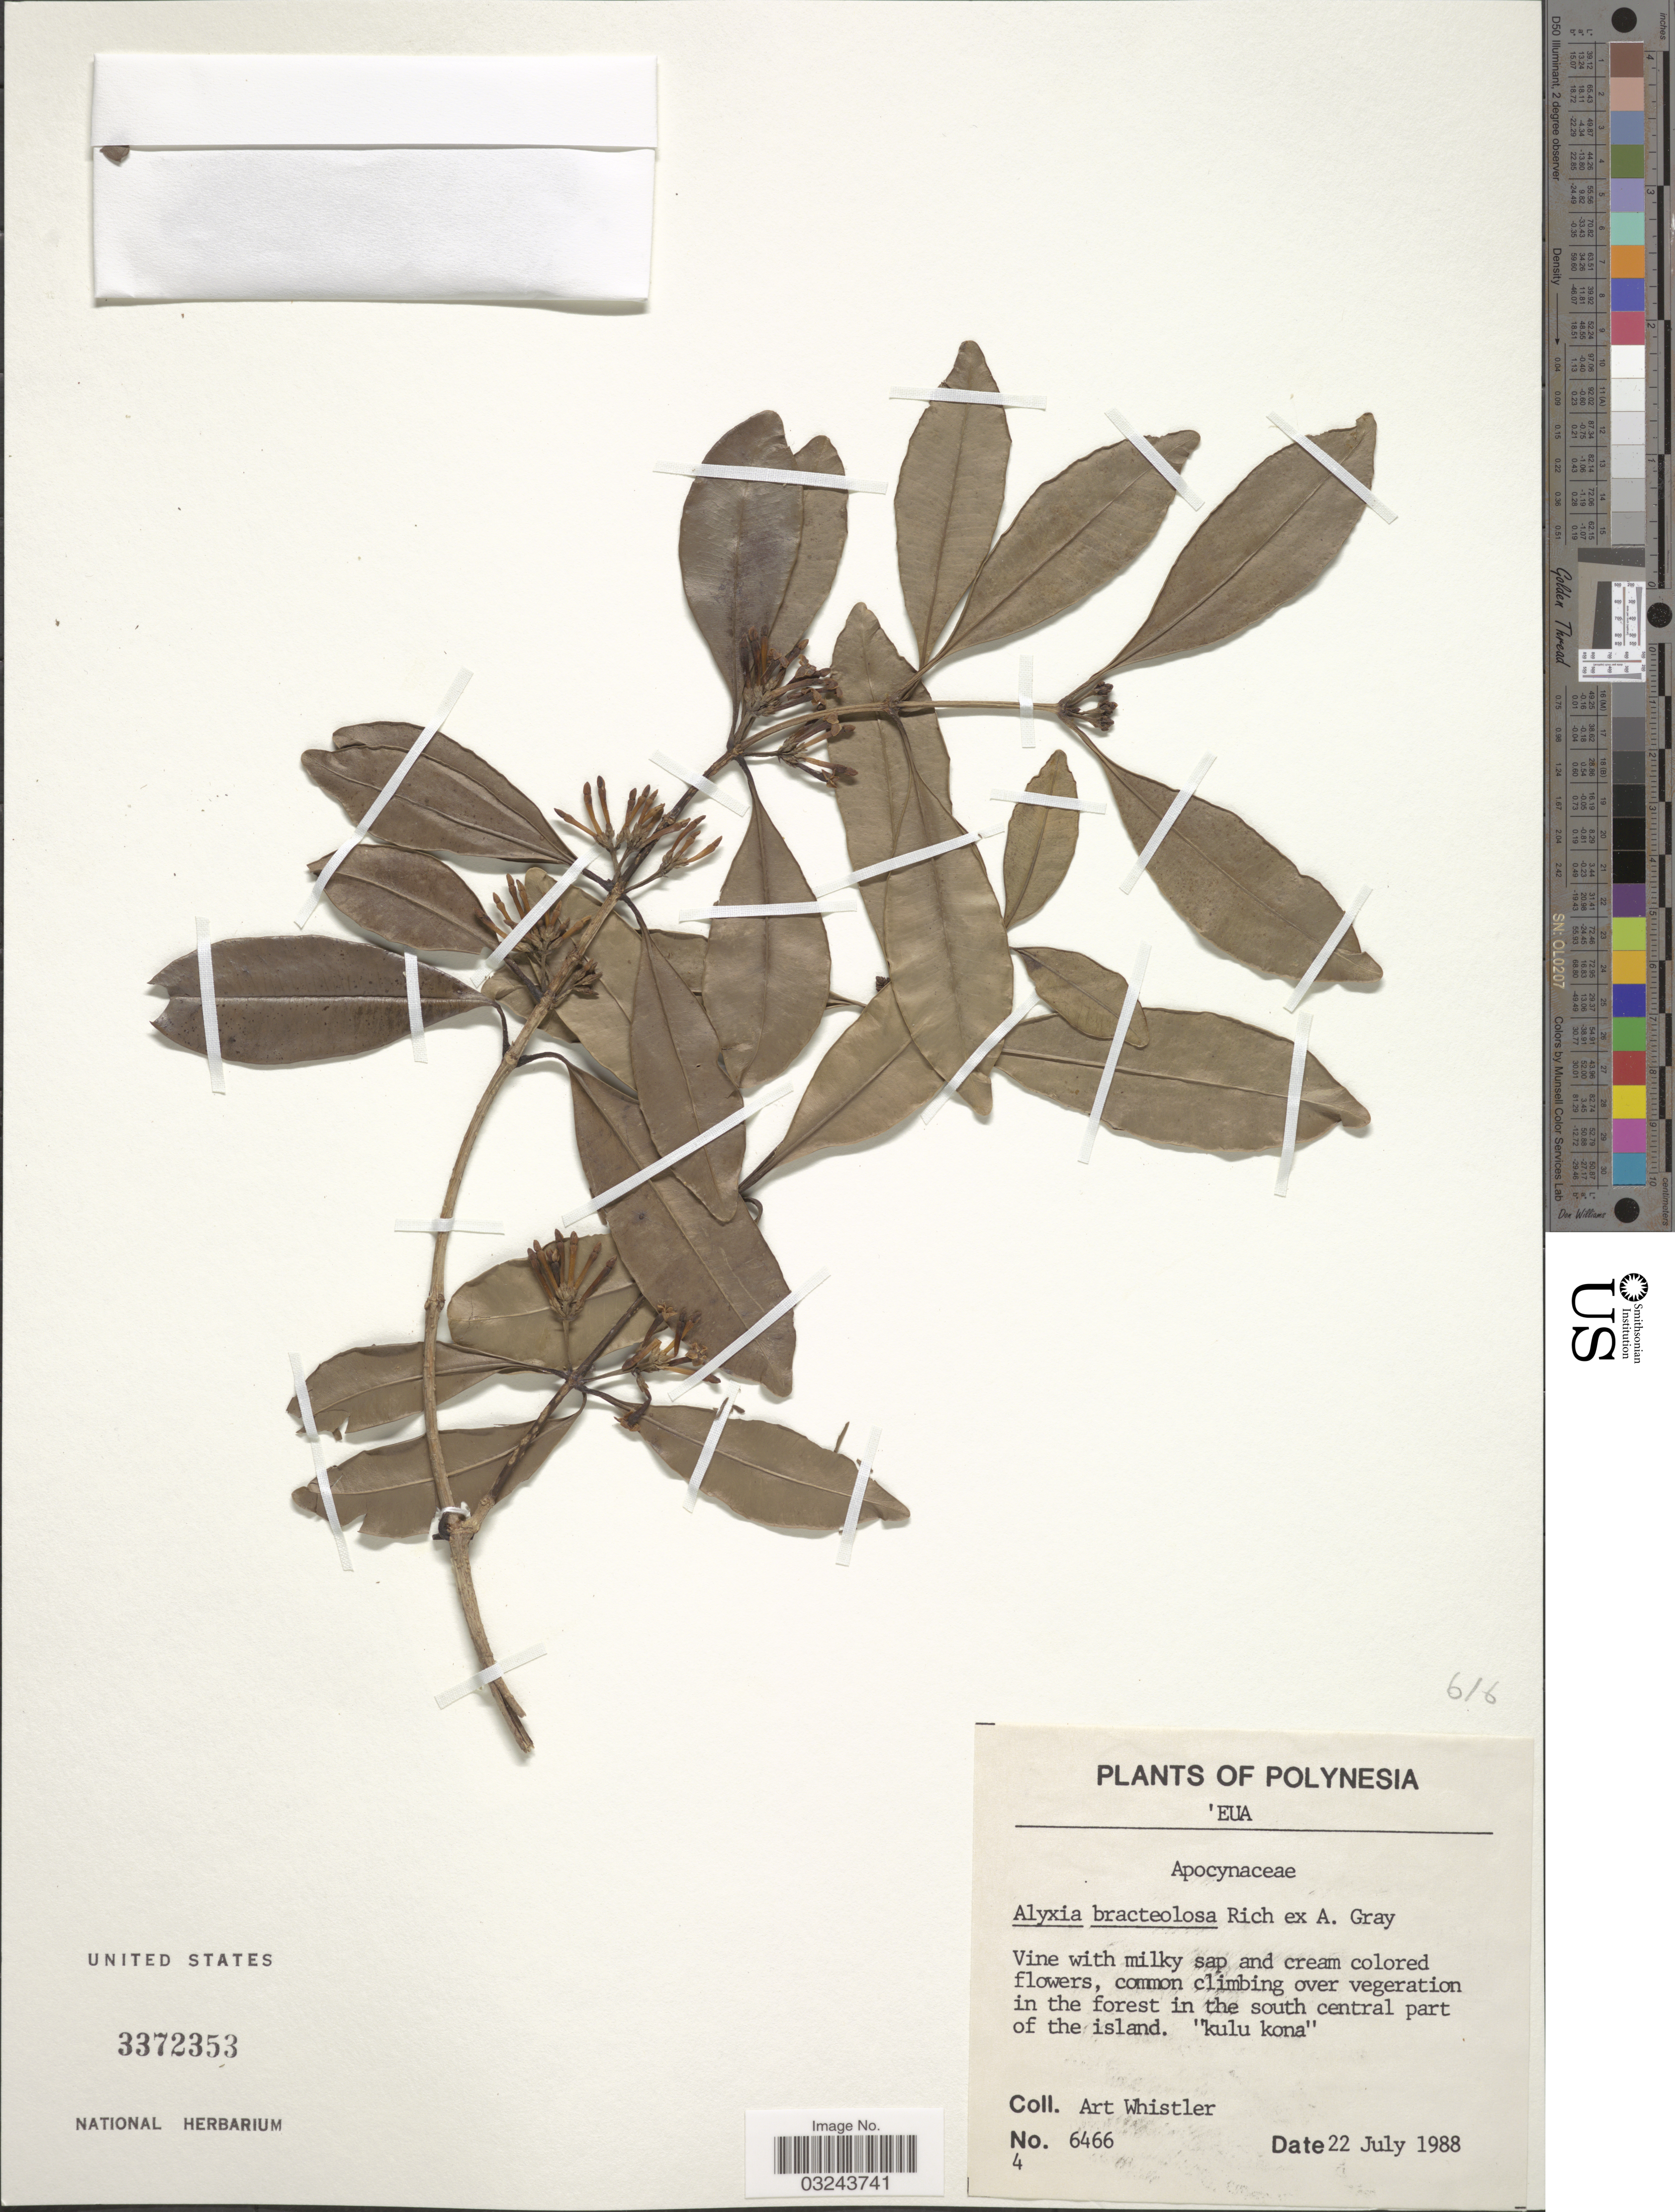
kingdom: Plantae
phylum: Tracheophyta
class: Magnoliopsida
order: Gentianales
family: Apocynaceae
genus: Alyxia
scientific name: Alyxia bracteolosa var. parvifolia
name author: A. Gray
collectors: A. Whistler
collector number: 6466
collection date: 1988-07-22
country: Tonga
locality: Polynesia. Eua. In the forest in the south central part of the island. "kulu kona".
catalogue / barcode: US 3372353